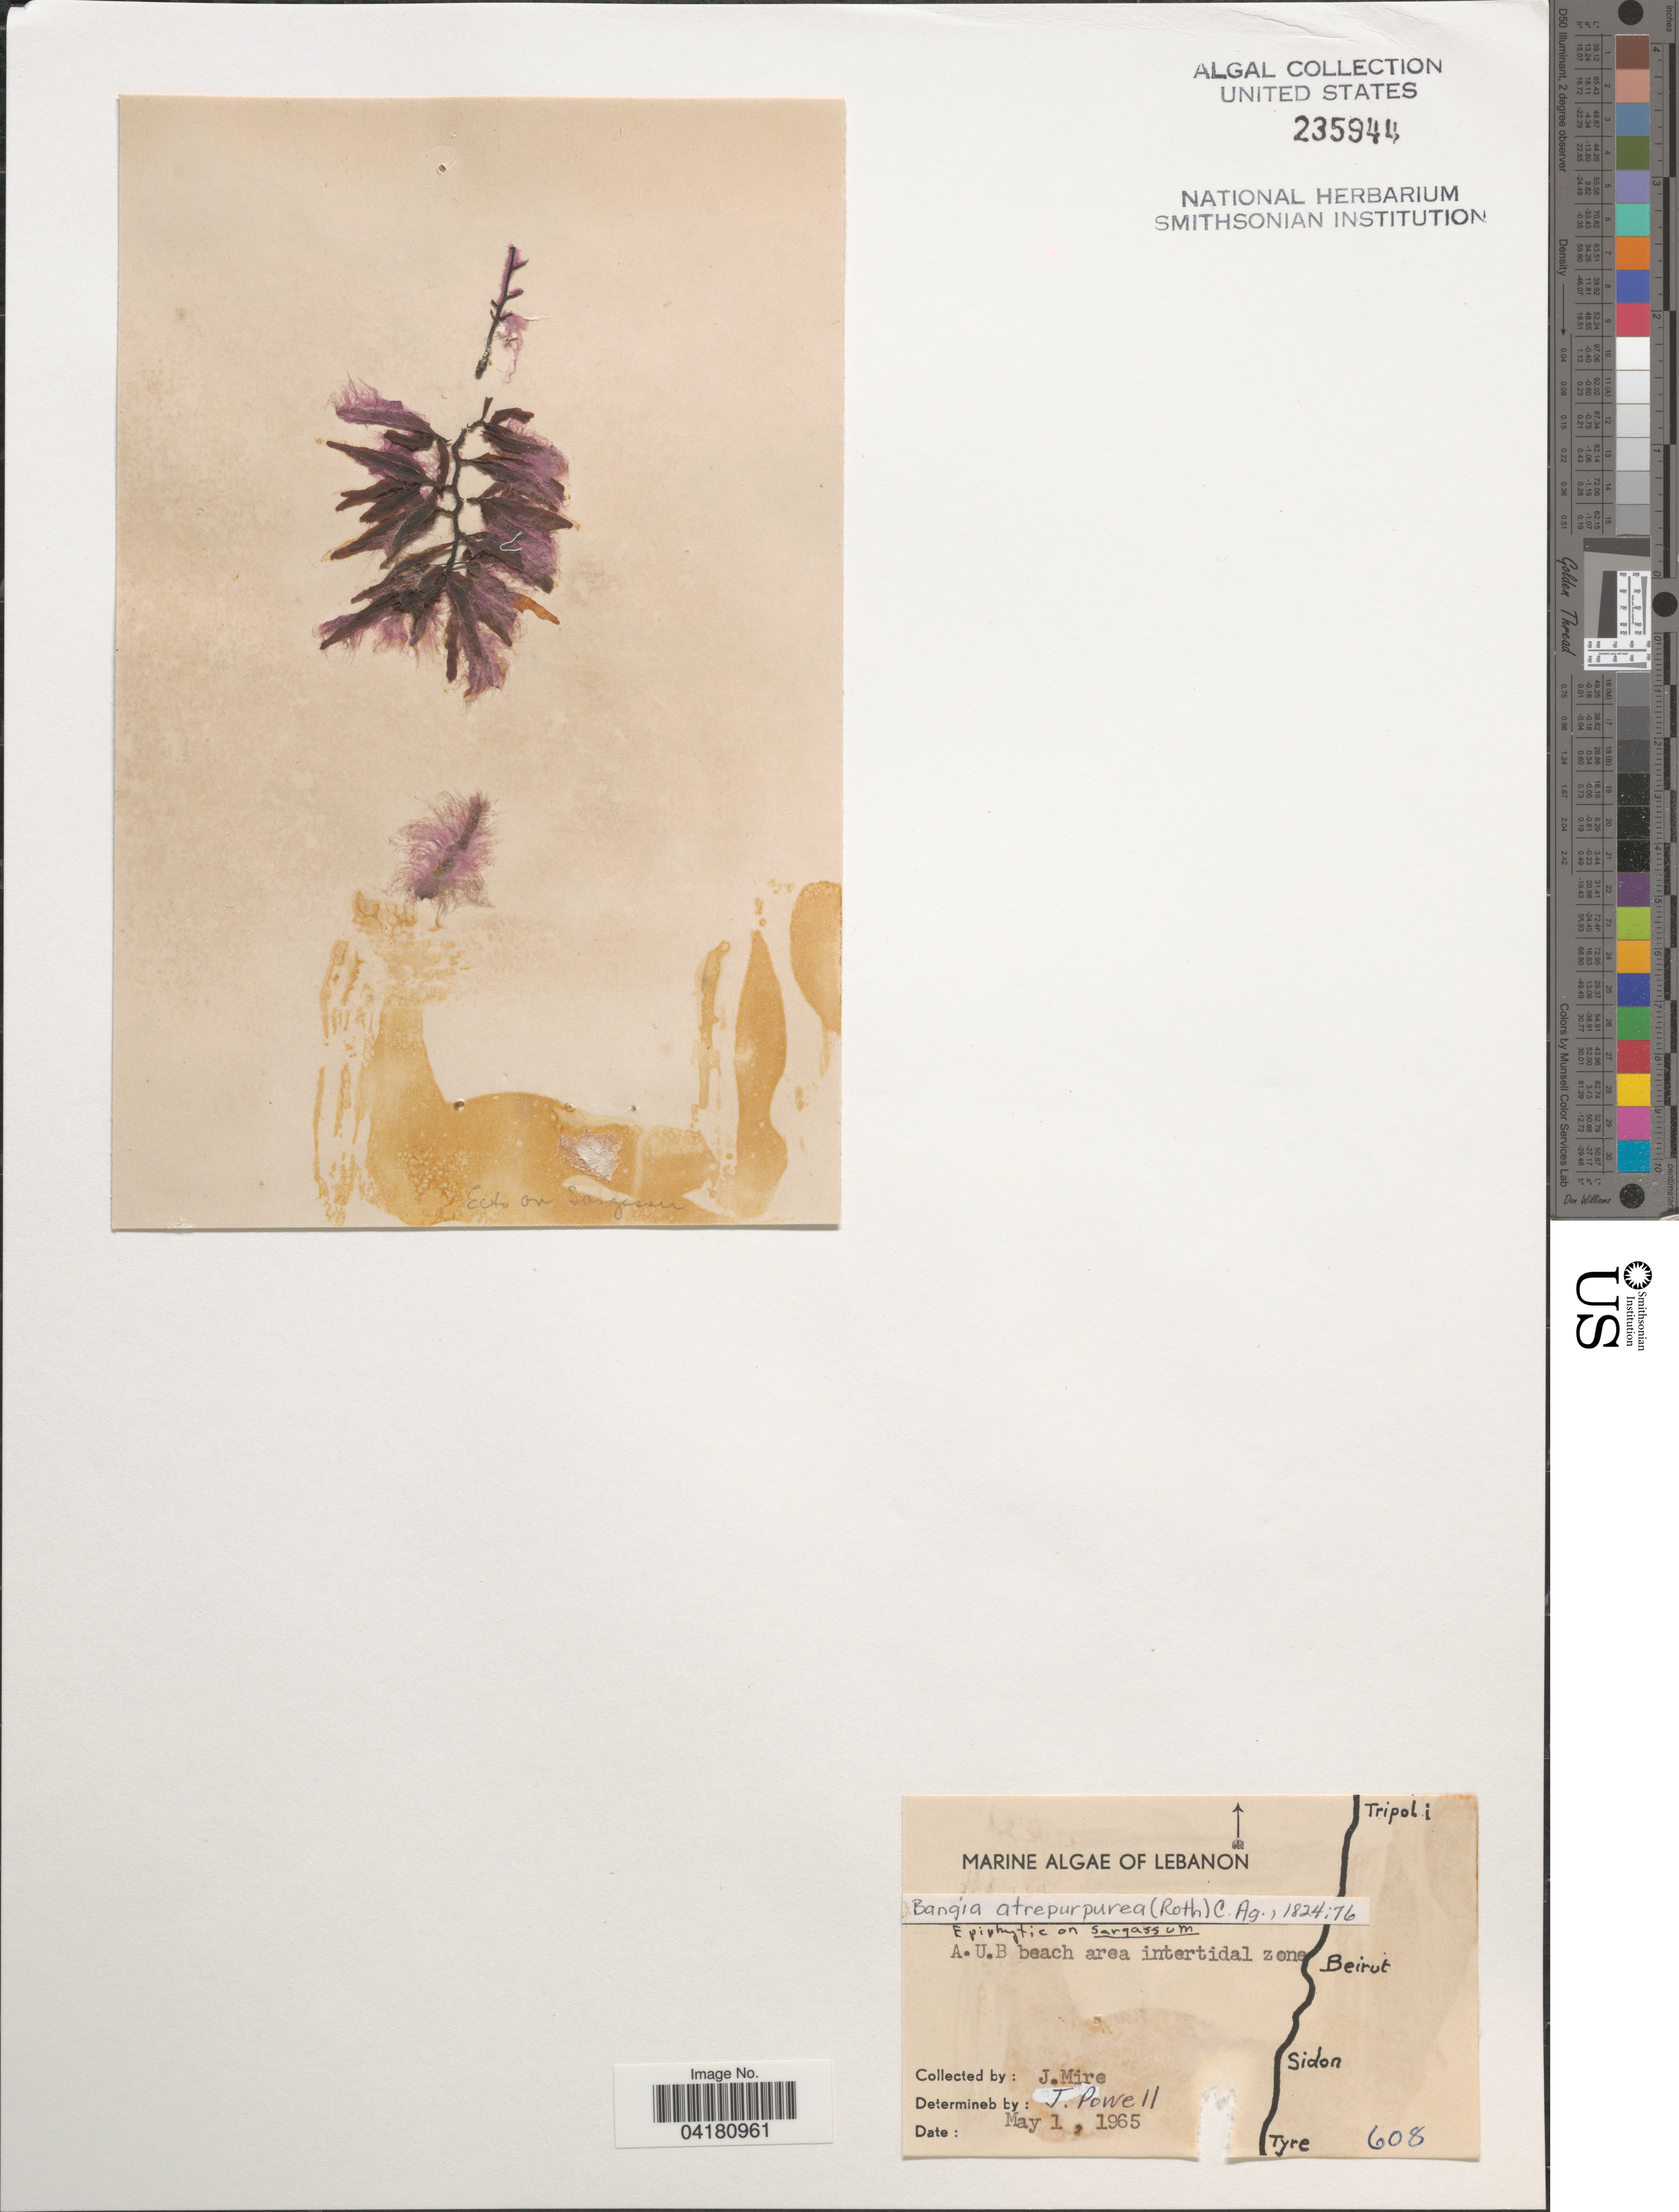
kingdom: Plantae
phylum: Rhodophyta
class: Bangiophyceae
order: Bangiales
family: Bangiaceae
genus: Bangia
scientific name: Bangia atropurpurea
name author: (Mertens ex Roth) C. Agardh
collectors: J. Mire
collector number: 608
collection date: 1965-05-01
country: Lebanon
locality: A.U.B beach area intertidal zone.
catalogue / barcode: US 235944